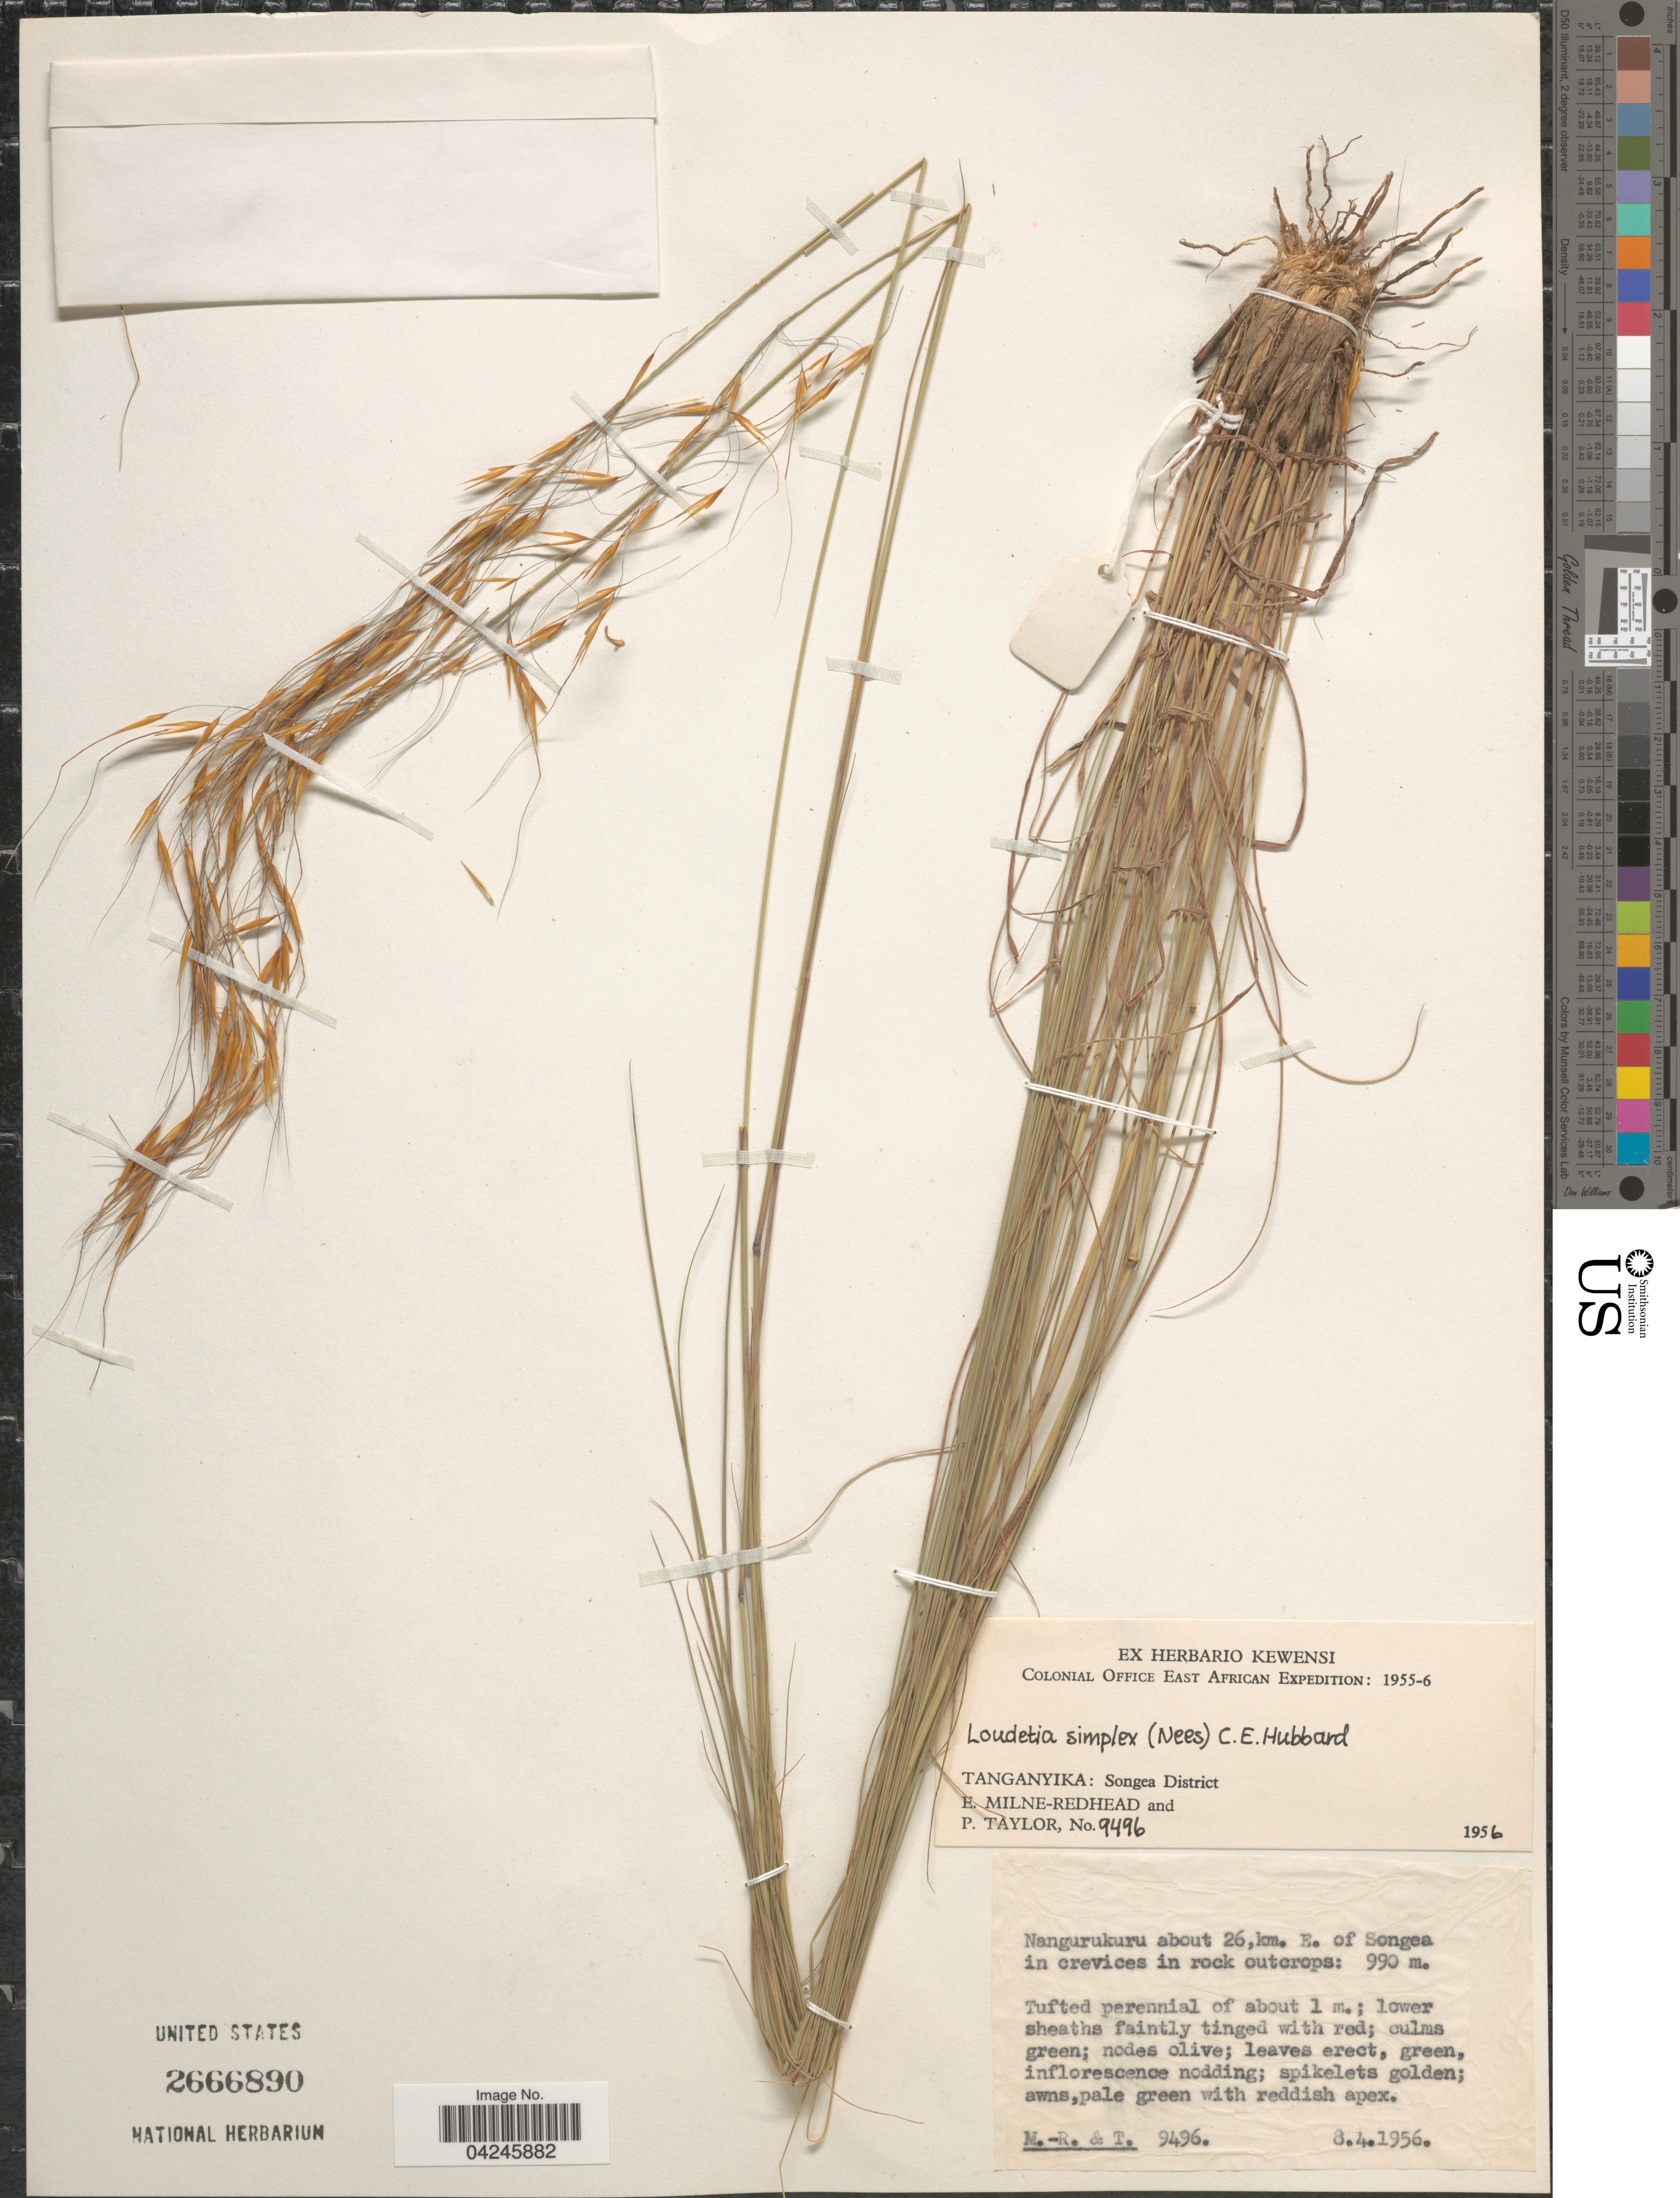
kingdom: Plantae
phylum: Tracheophyta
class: Liliopsida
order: Poales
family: Poaceae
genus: Loudetia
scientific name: Loudetia simplex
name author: (Nees) C.E. Hubb.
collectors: E. W. Milne-Redhead & P. Taylor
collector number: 9496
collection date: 1956-04-08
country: Tanzania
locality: Colonial Office East African Expedition: 1955-6. Tanganyika: Songea District. Nangurukuru about 26, km. E. of Songea in crevices in rock outcrops.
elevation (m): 990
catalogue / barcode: US 2666890